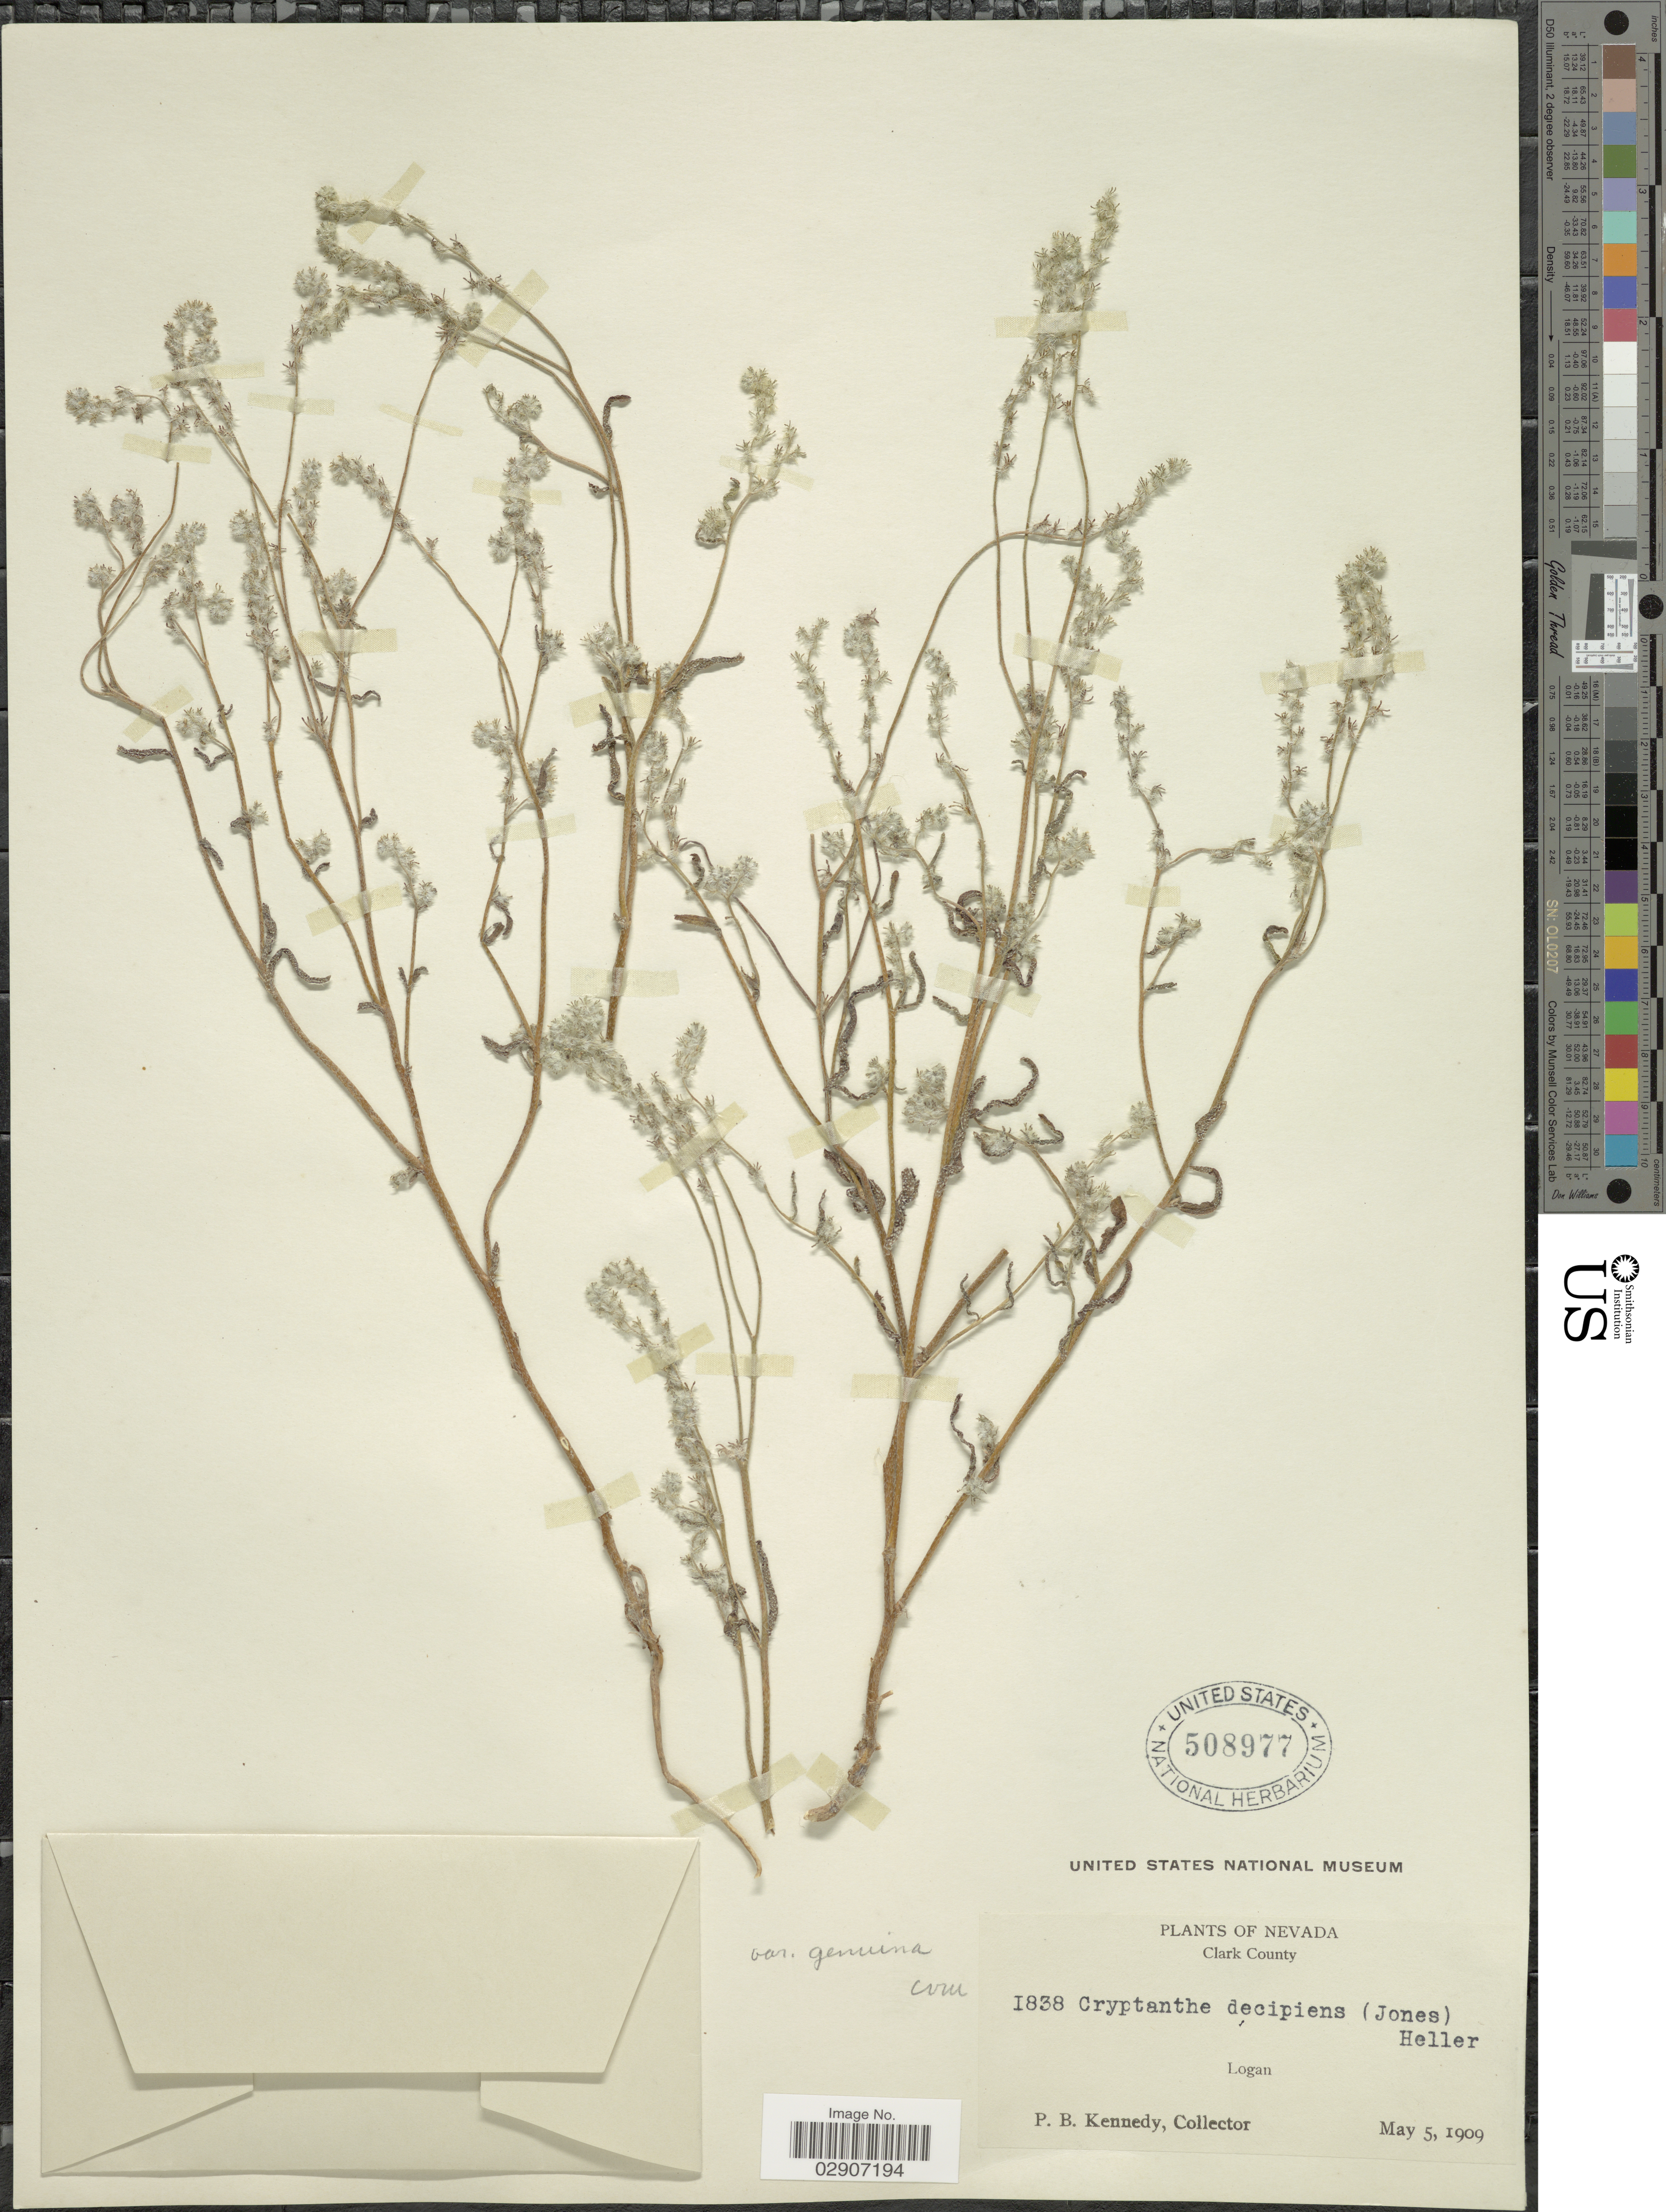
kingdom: Plantae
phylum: Tracheophyta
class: Magnoliopsida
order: Boraginales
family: Boraginaceae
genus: Cryptantha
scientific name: Cryptantha decipiens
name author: (M.E. Jones) A. Heller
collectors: P. B. Kennedy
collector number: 1838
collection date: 1909-05-05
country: United States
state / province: Nevada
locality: Clark County, Logan.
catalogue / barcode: US 508977